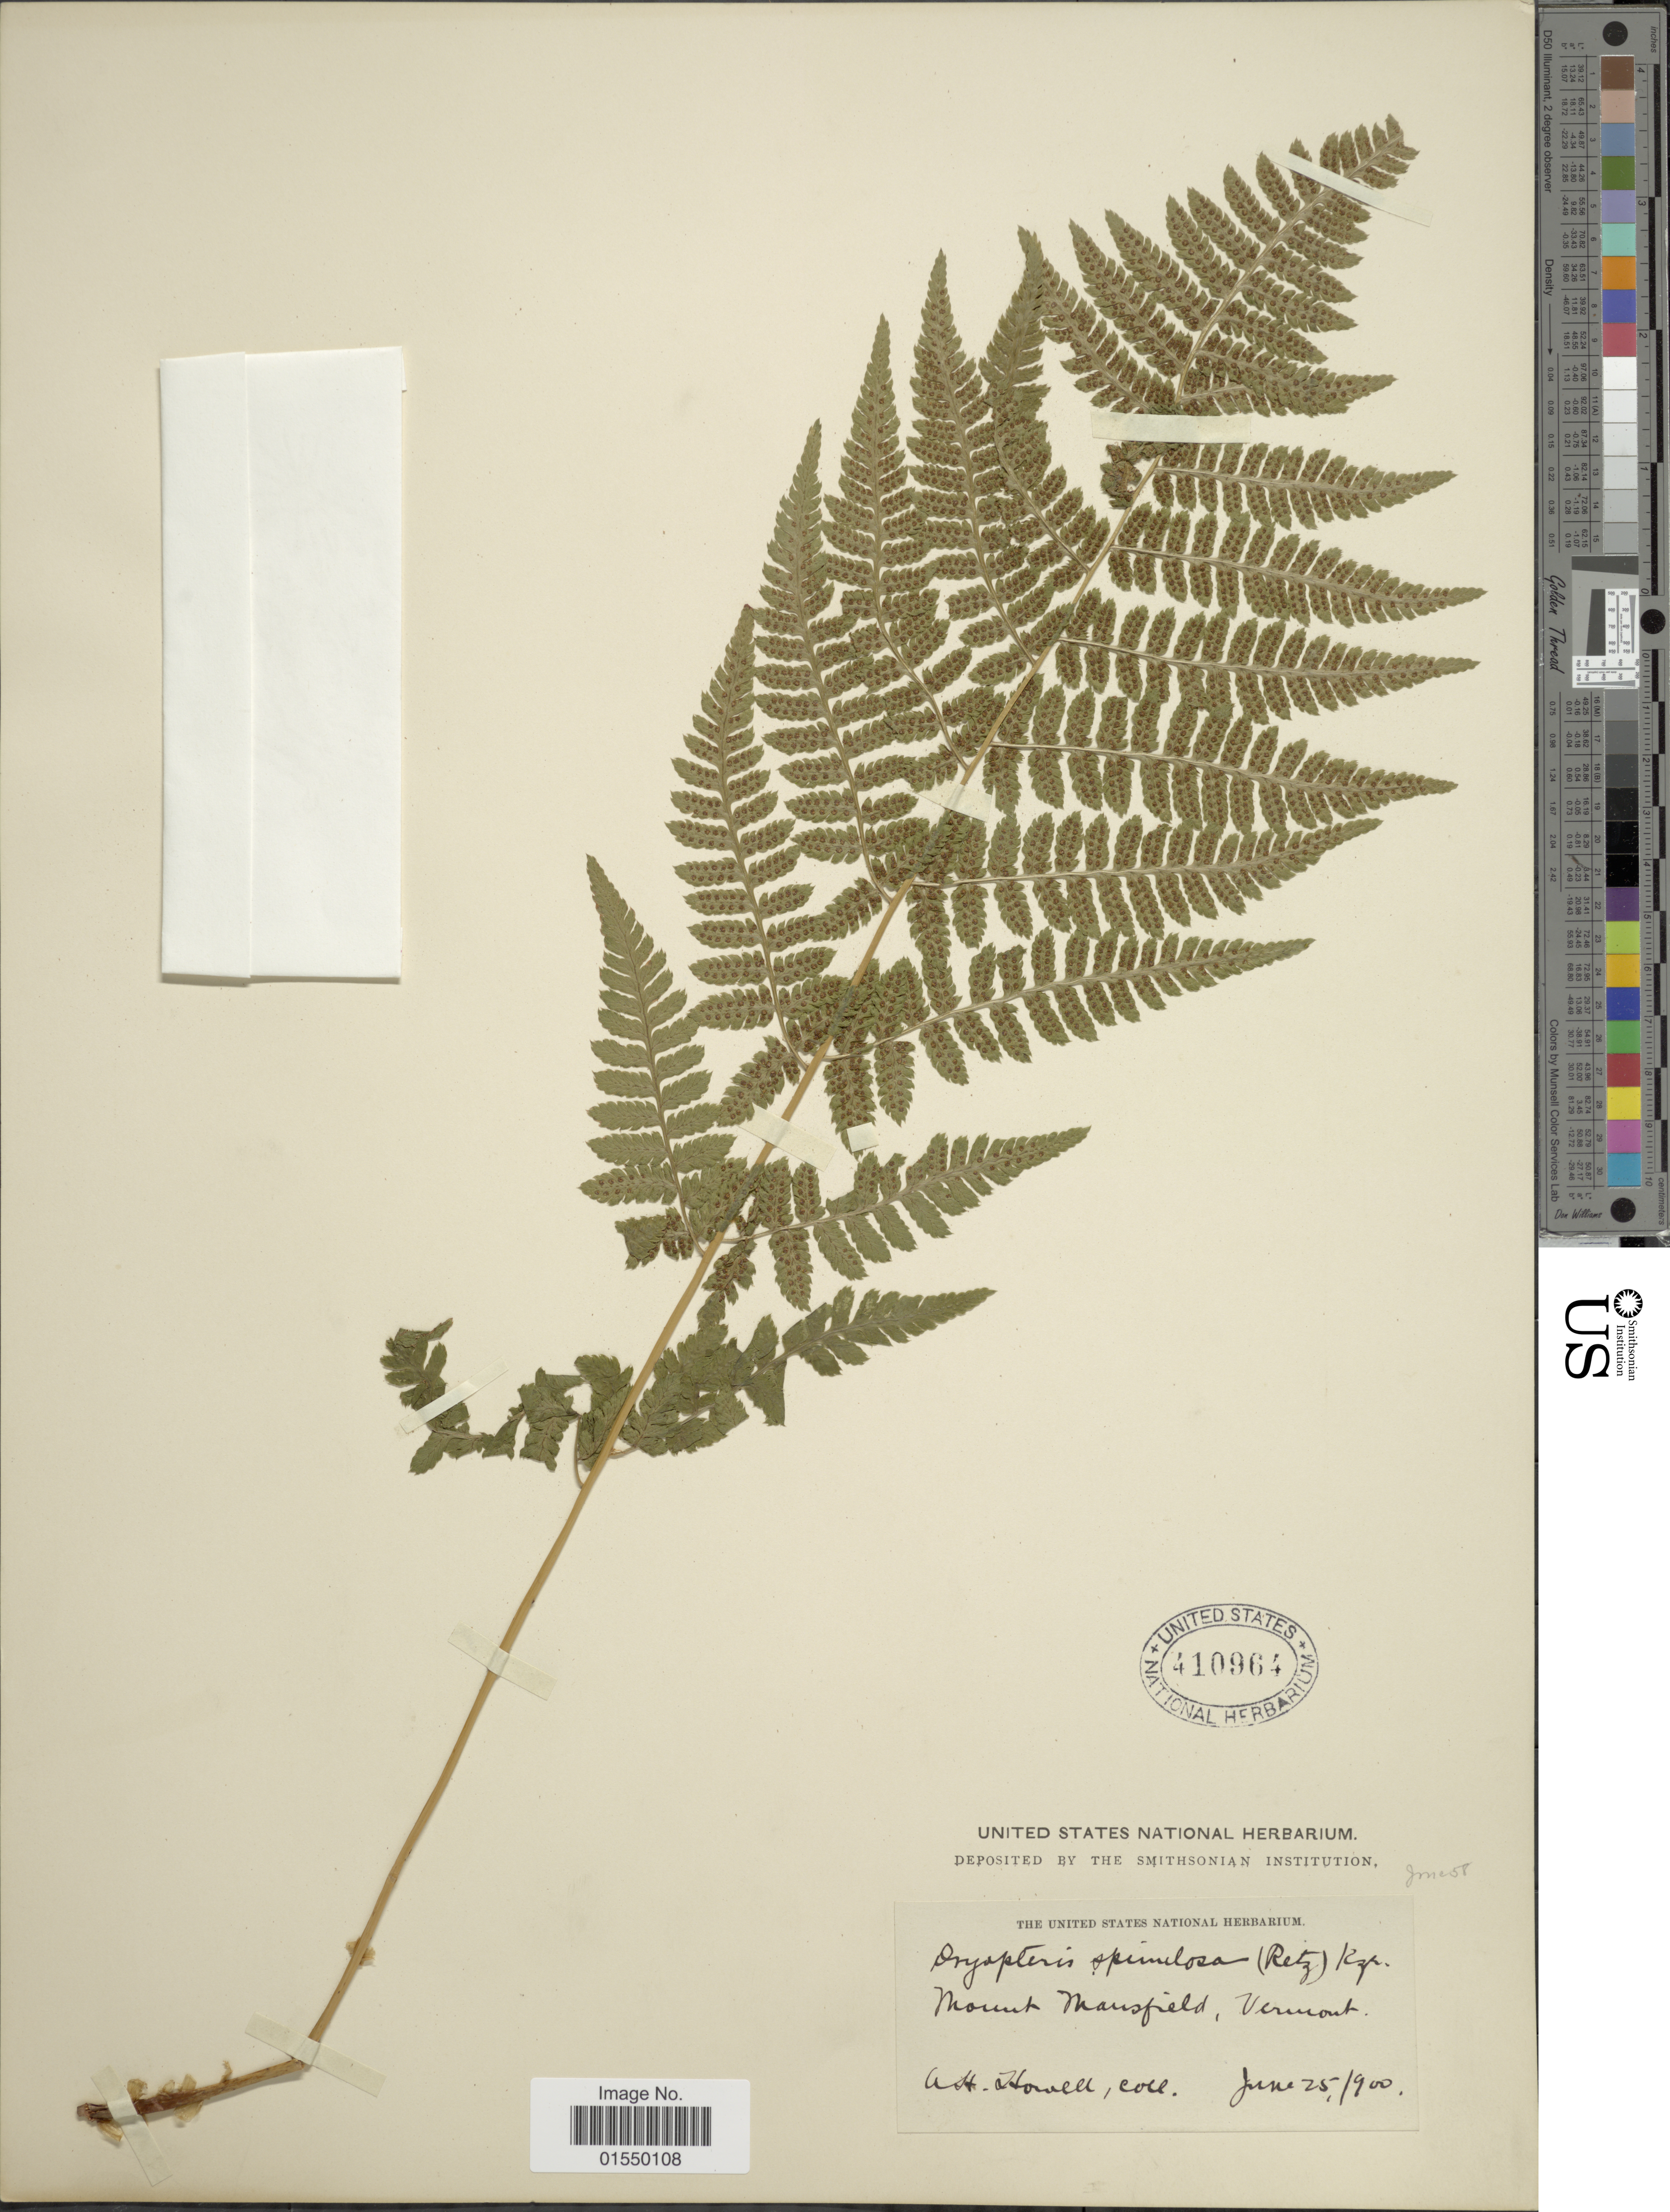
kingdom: Plantae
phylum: Tracheophyta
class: Polypodiopsida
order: Polypodiales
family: Dryopteridaceae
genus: Dryopteris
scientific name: Dryopteris carthusiana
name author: (Villars) H.P. Fuchs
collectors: A. Howell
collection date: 1900-06-25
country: United States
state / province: Vermont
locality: Mount Mansfield, Vermont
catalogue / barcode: US 410964